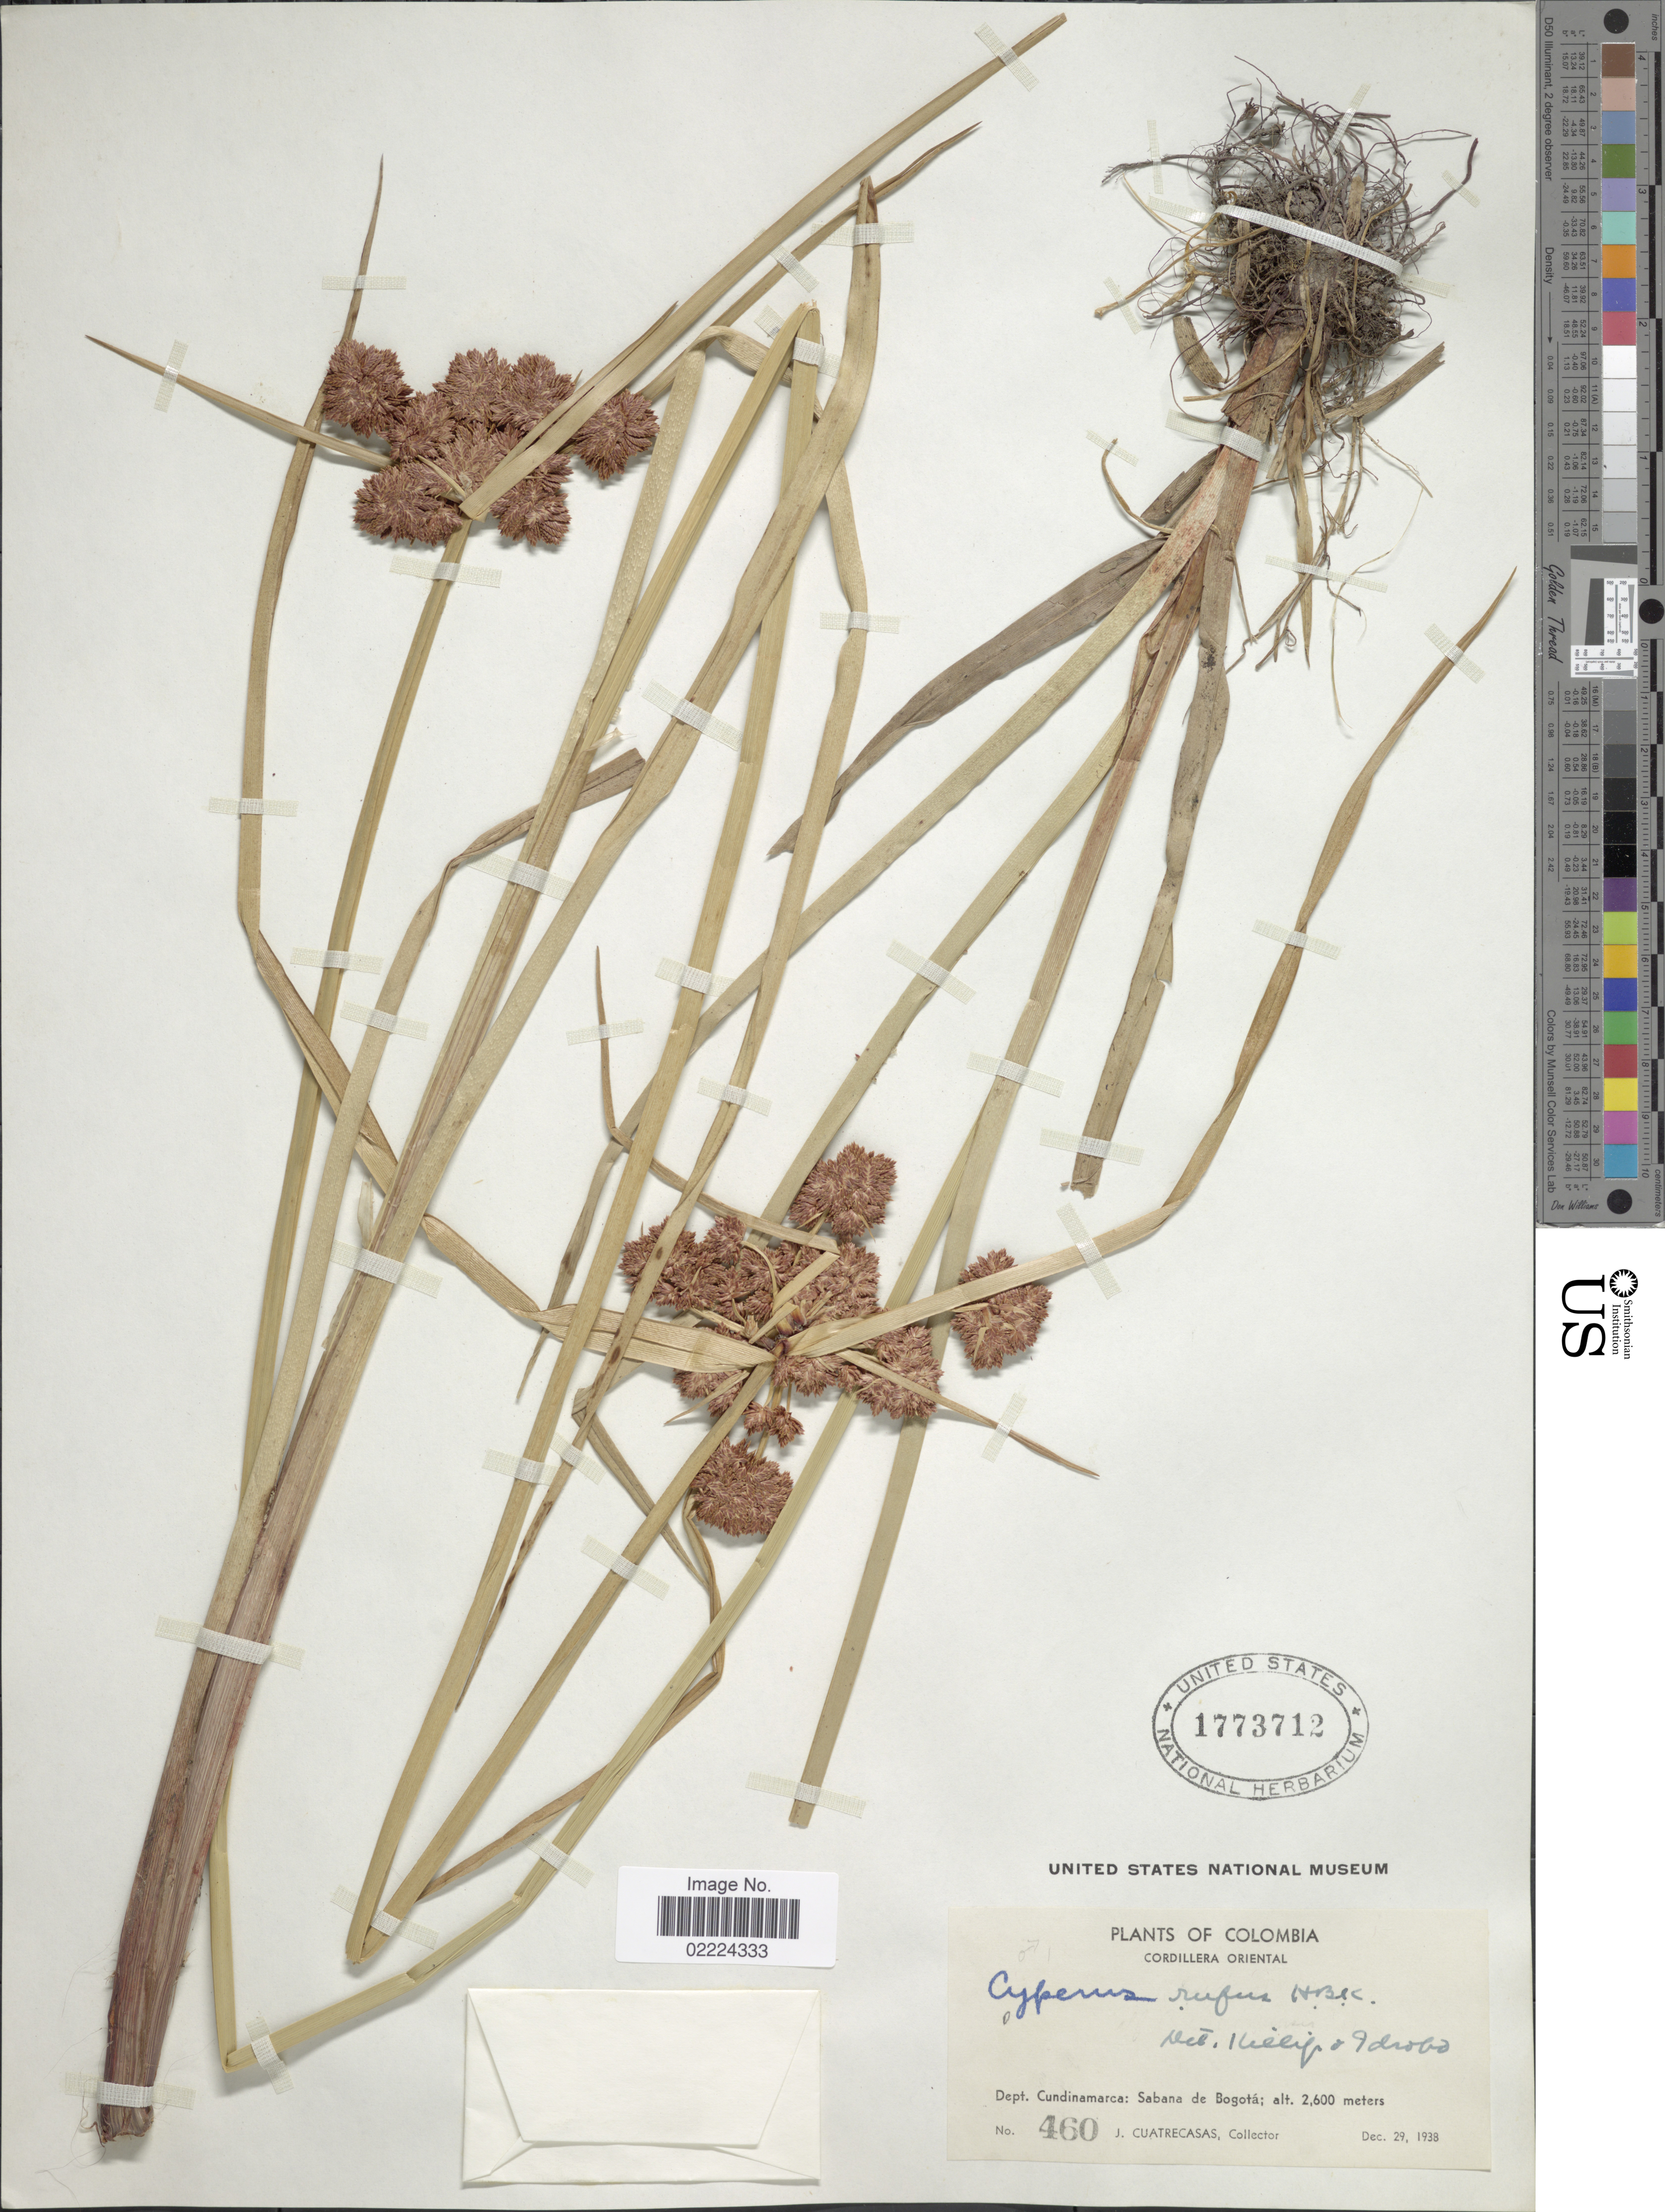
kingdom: Plantae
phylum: Tracheophyta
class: Liliopsida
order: Poales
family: Cyperaceae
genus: Cyperus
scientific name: Cyperus columbiensis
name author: Palla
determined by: Strong, Mark T., (BOT), Smithsonian Institution - National Museum of Natural History (UNITED STATES)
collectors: J. Cuatrecasas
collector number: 460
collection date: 1938-12-29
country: Colombia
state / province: Cundinamarca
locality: Cordillera Oriental, Sabana de Bogota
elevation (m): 2600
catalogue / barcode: US 1773712